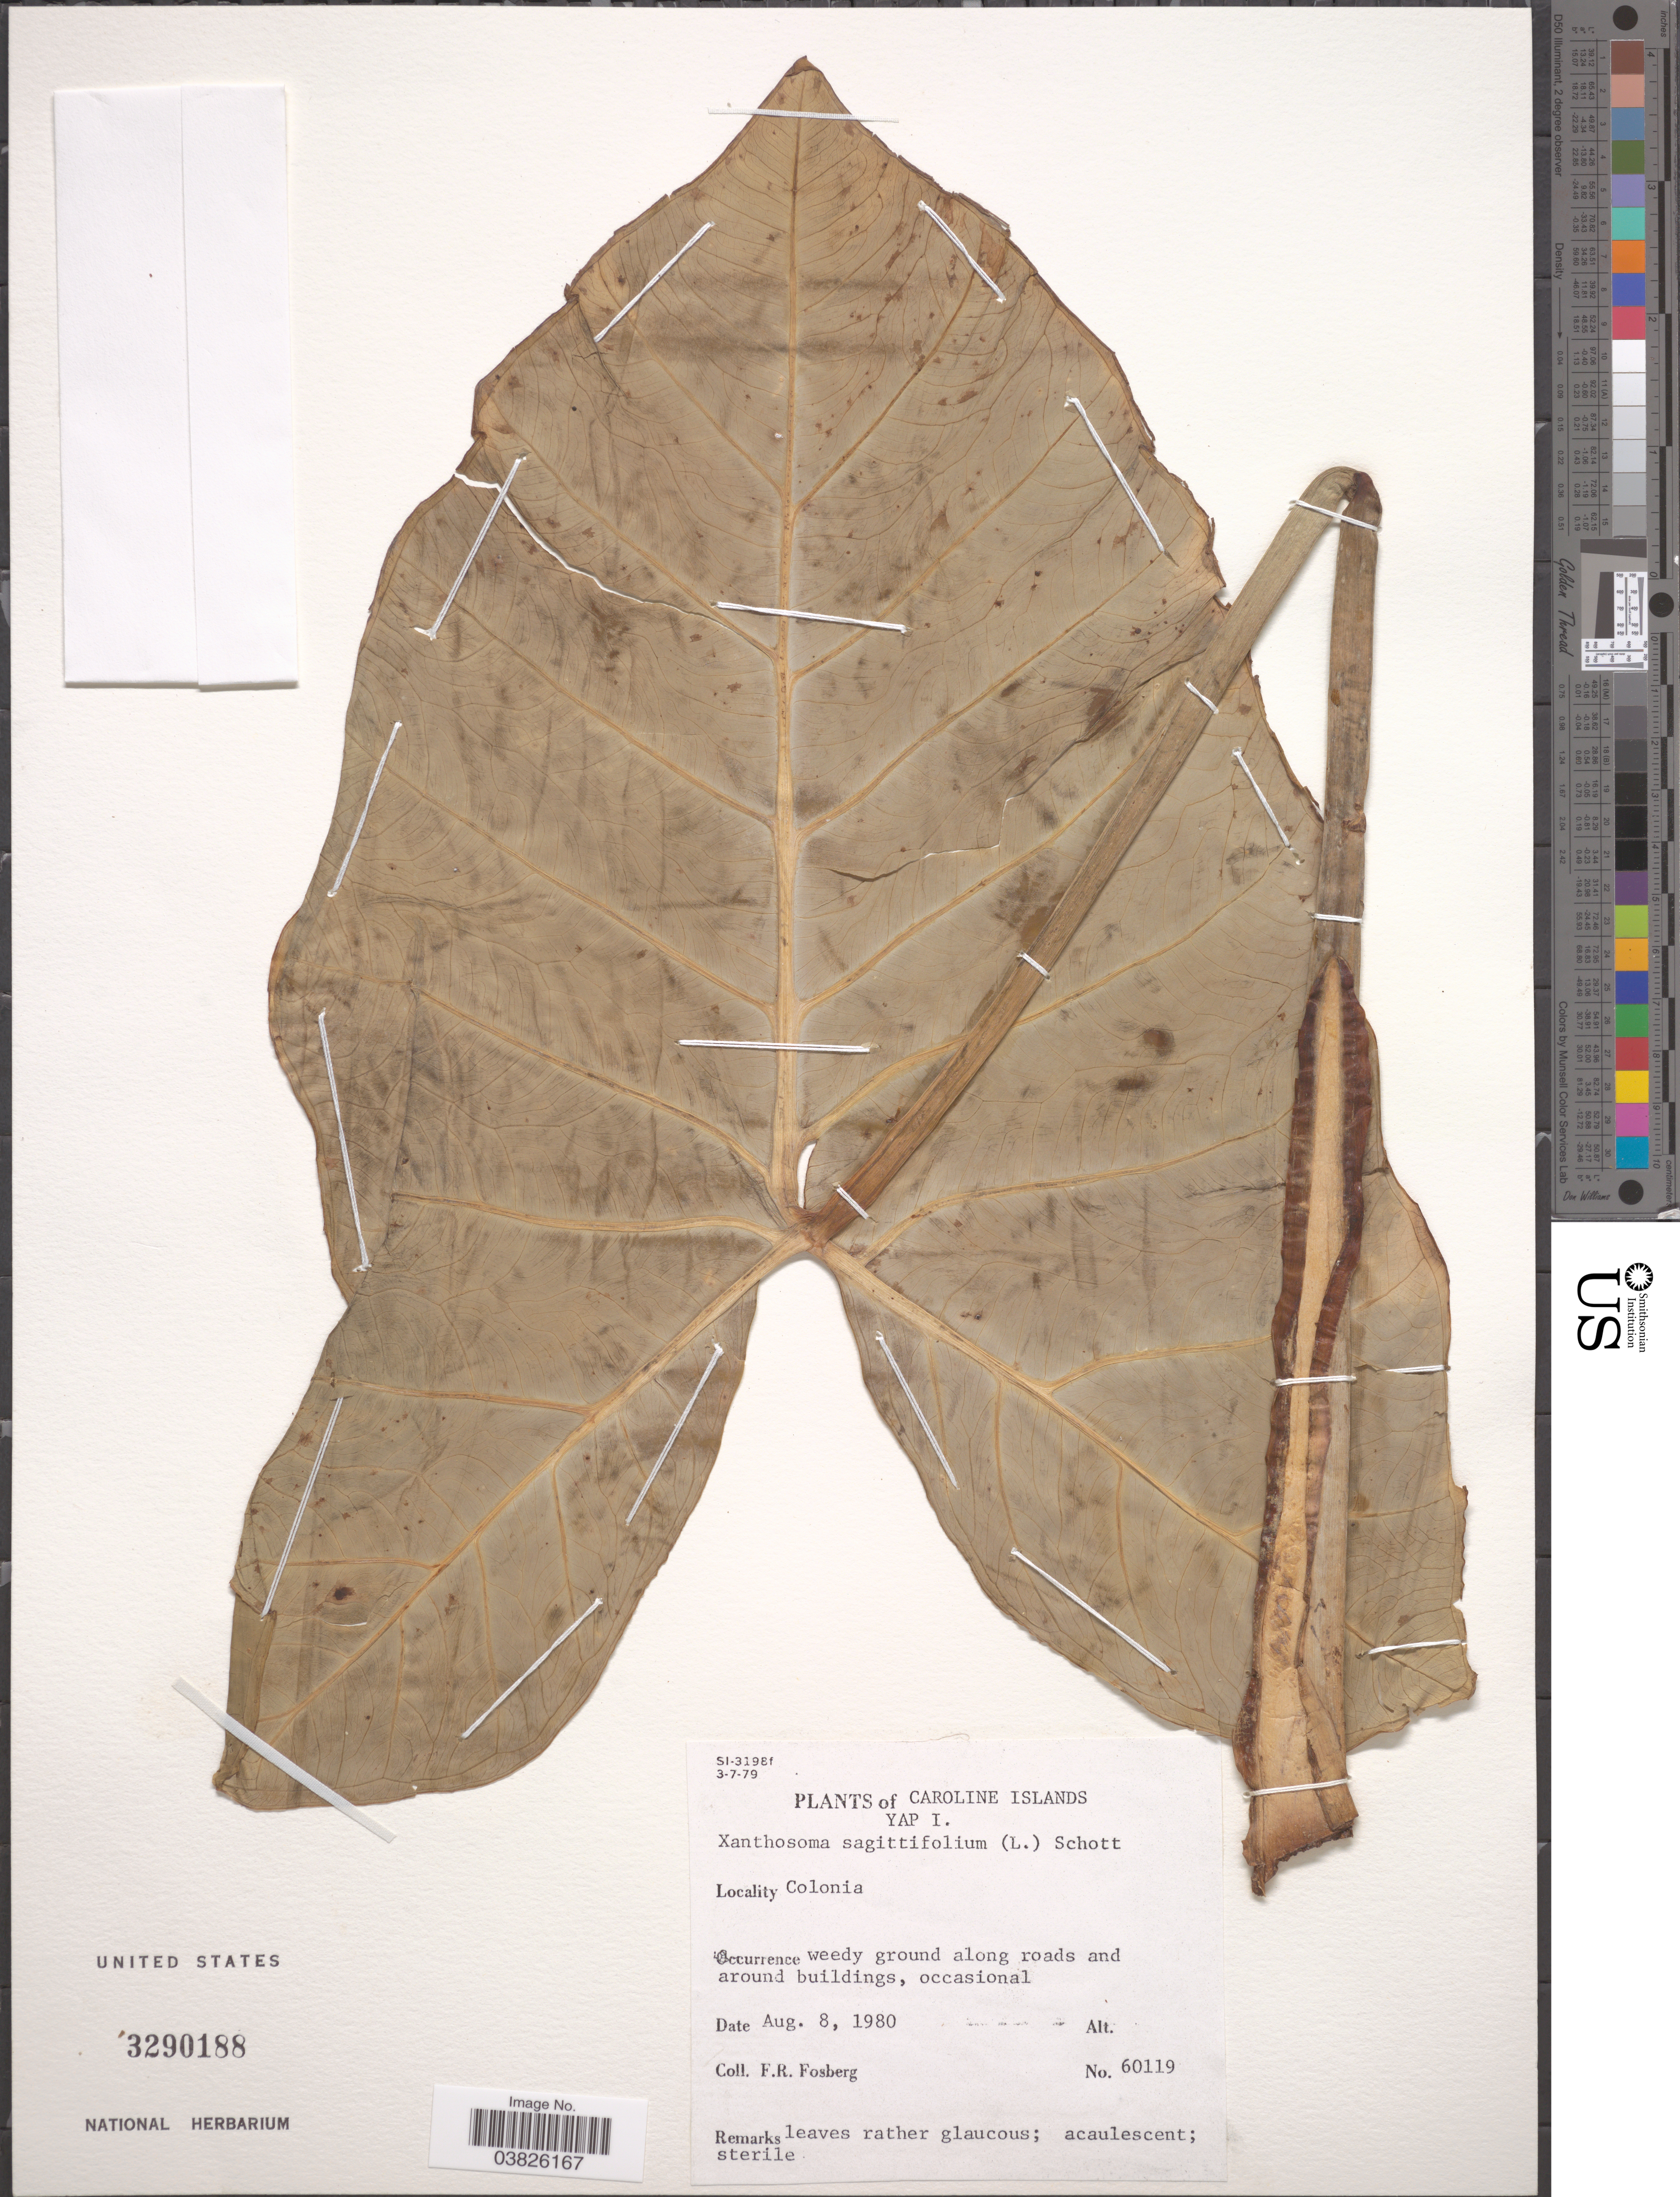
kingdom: Plantae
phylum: Tracheophyta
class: Liliopsida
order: Alismatales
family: Araceae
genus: Xanthosoma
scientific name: Xanthosoma sagittifolium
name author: (L.) Schott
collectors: F. R. Fosberg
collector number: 60119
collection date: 1980-08-08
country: Micronesia, Federated States of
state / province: Yap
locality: The Caroline Islands. Yap I. Colonia.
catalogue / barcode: US 3290188